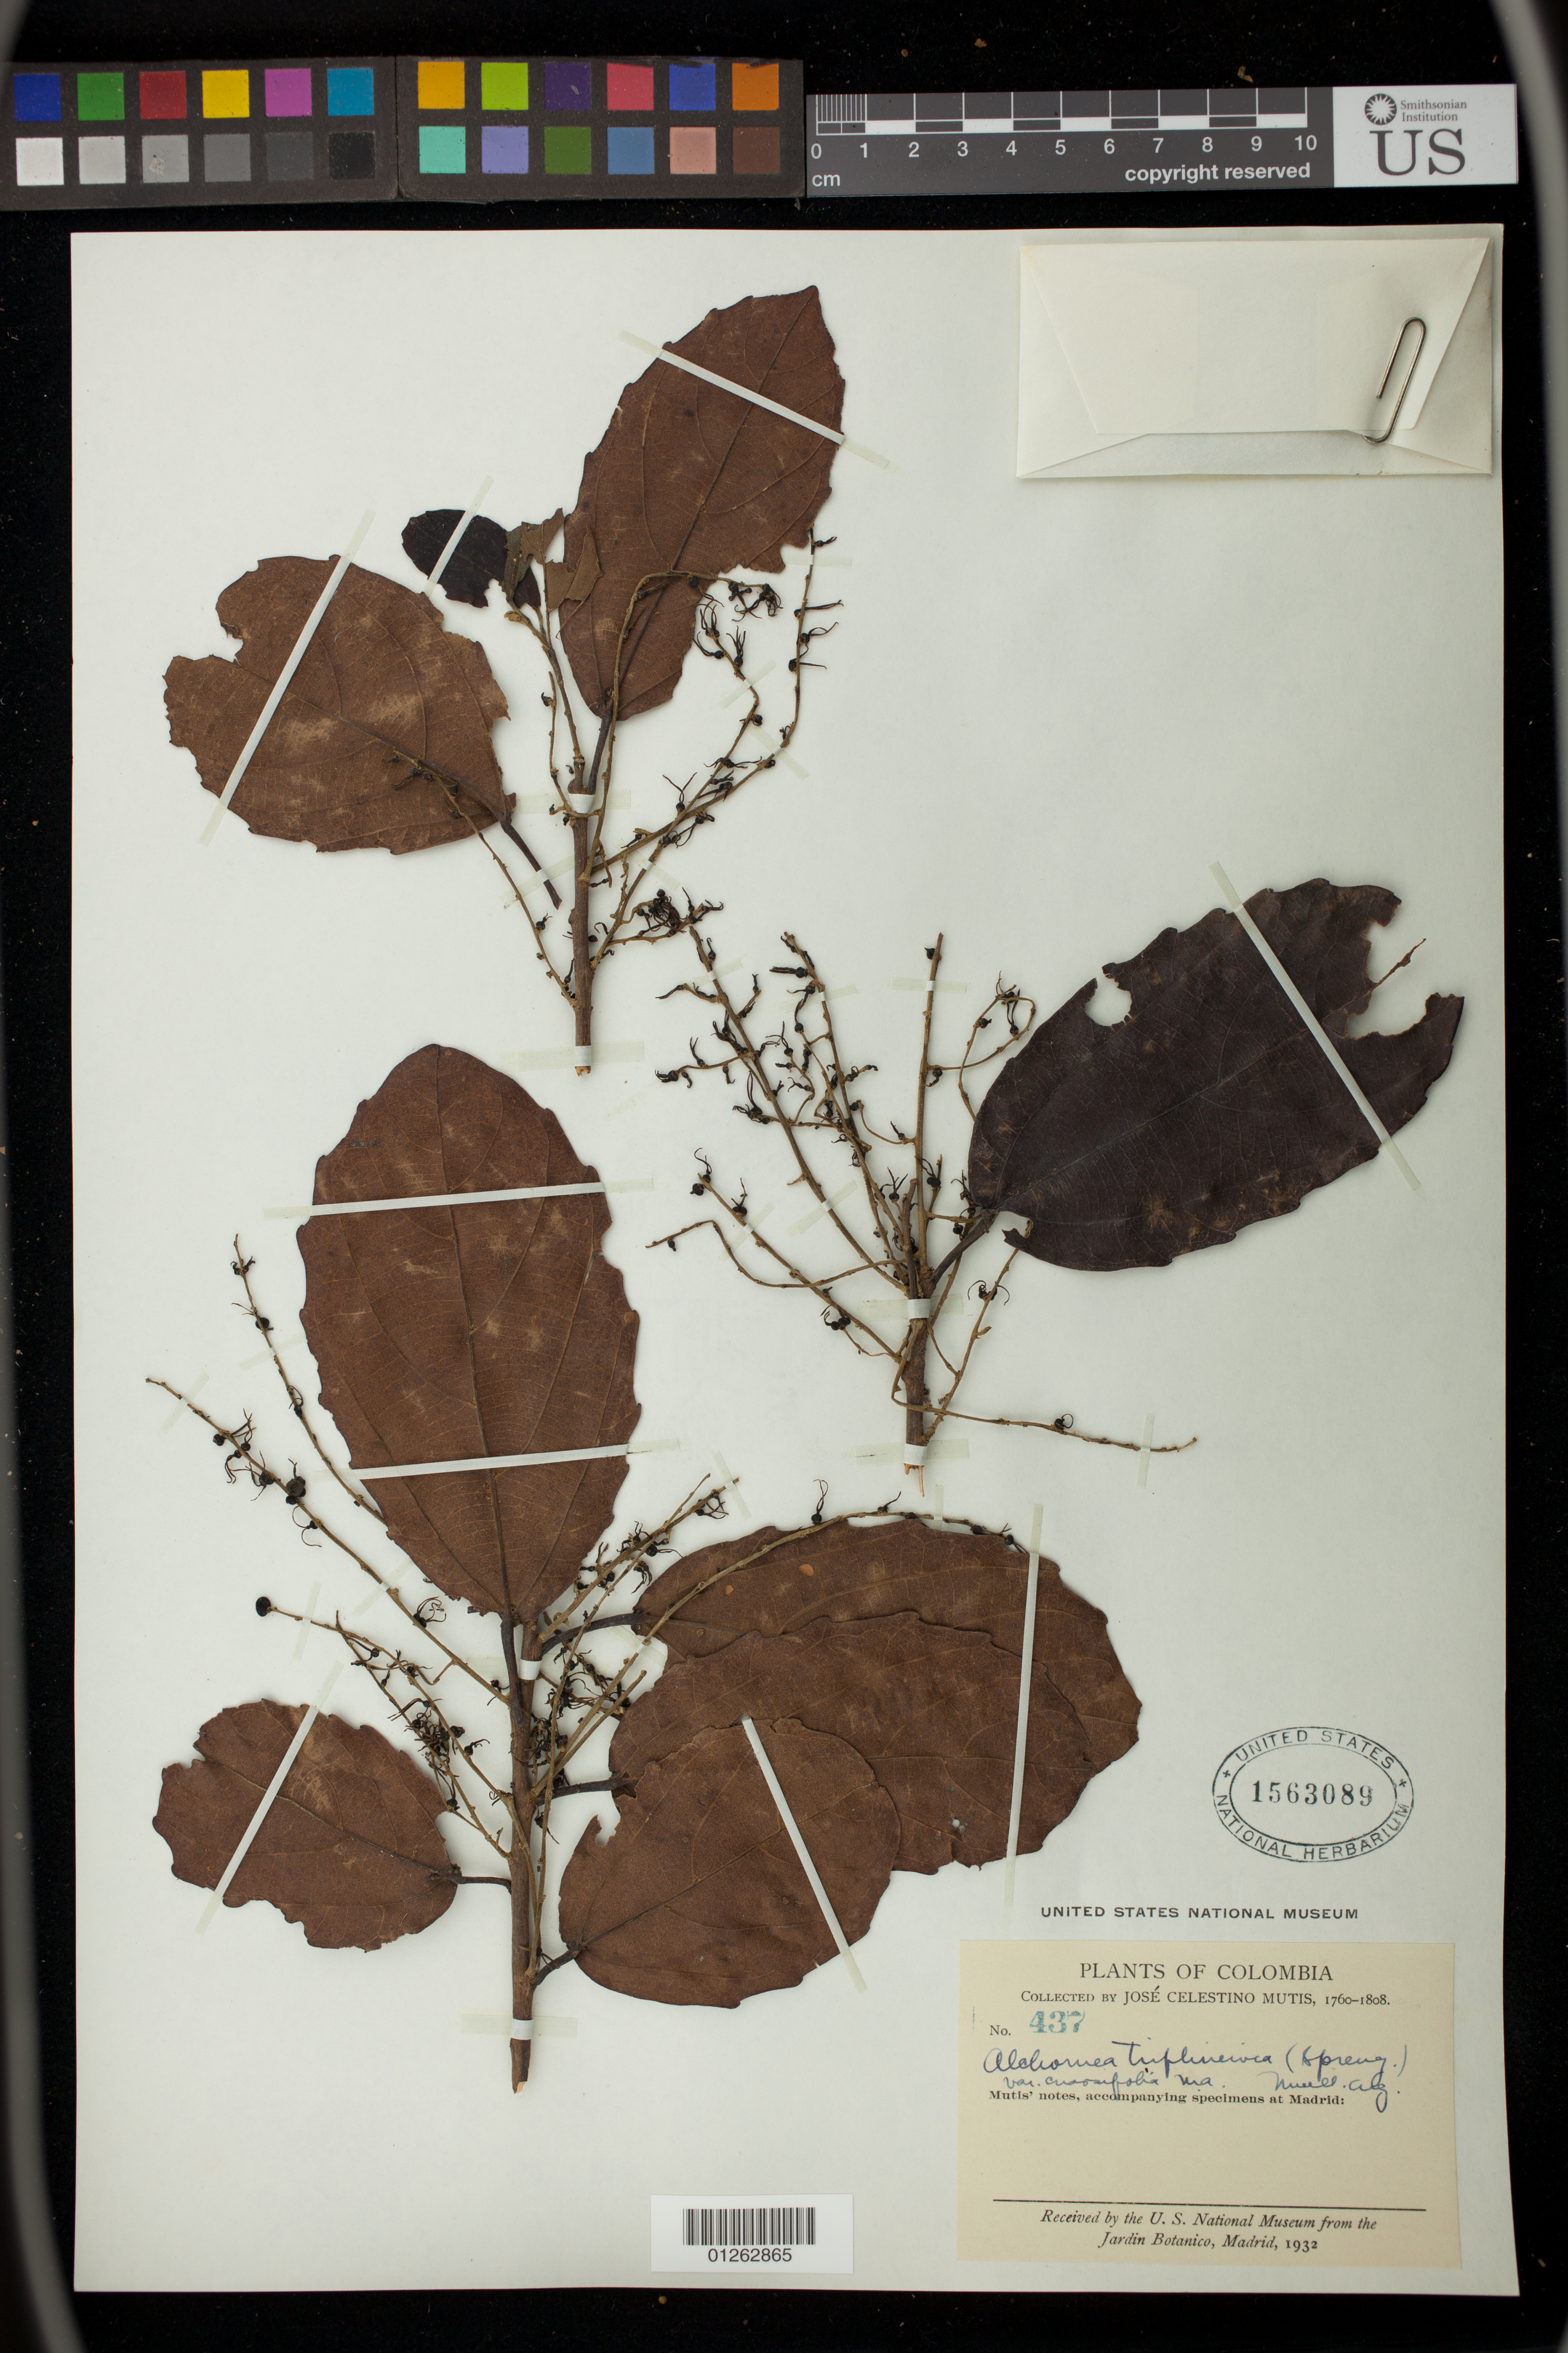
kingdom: Plantae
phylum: Tracheophyta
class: Magnoliopsida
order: Malpighiales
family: Euphorbiaceae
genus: Alchornea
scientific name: Alchornea triplinervia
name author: (Spreng.) Müll. Arg.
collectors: J. C. B. Mutis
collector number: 437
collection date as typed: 1760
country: Colombia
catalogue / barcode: US 1563089